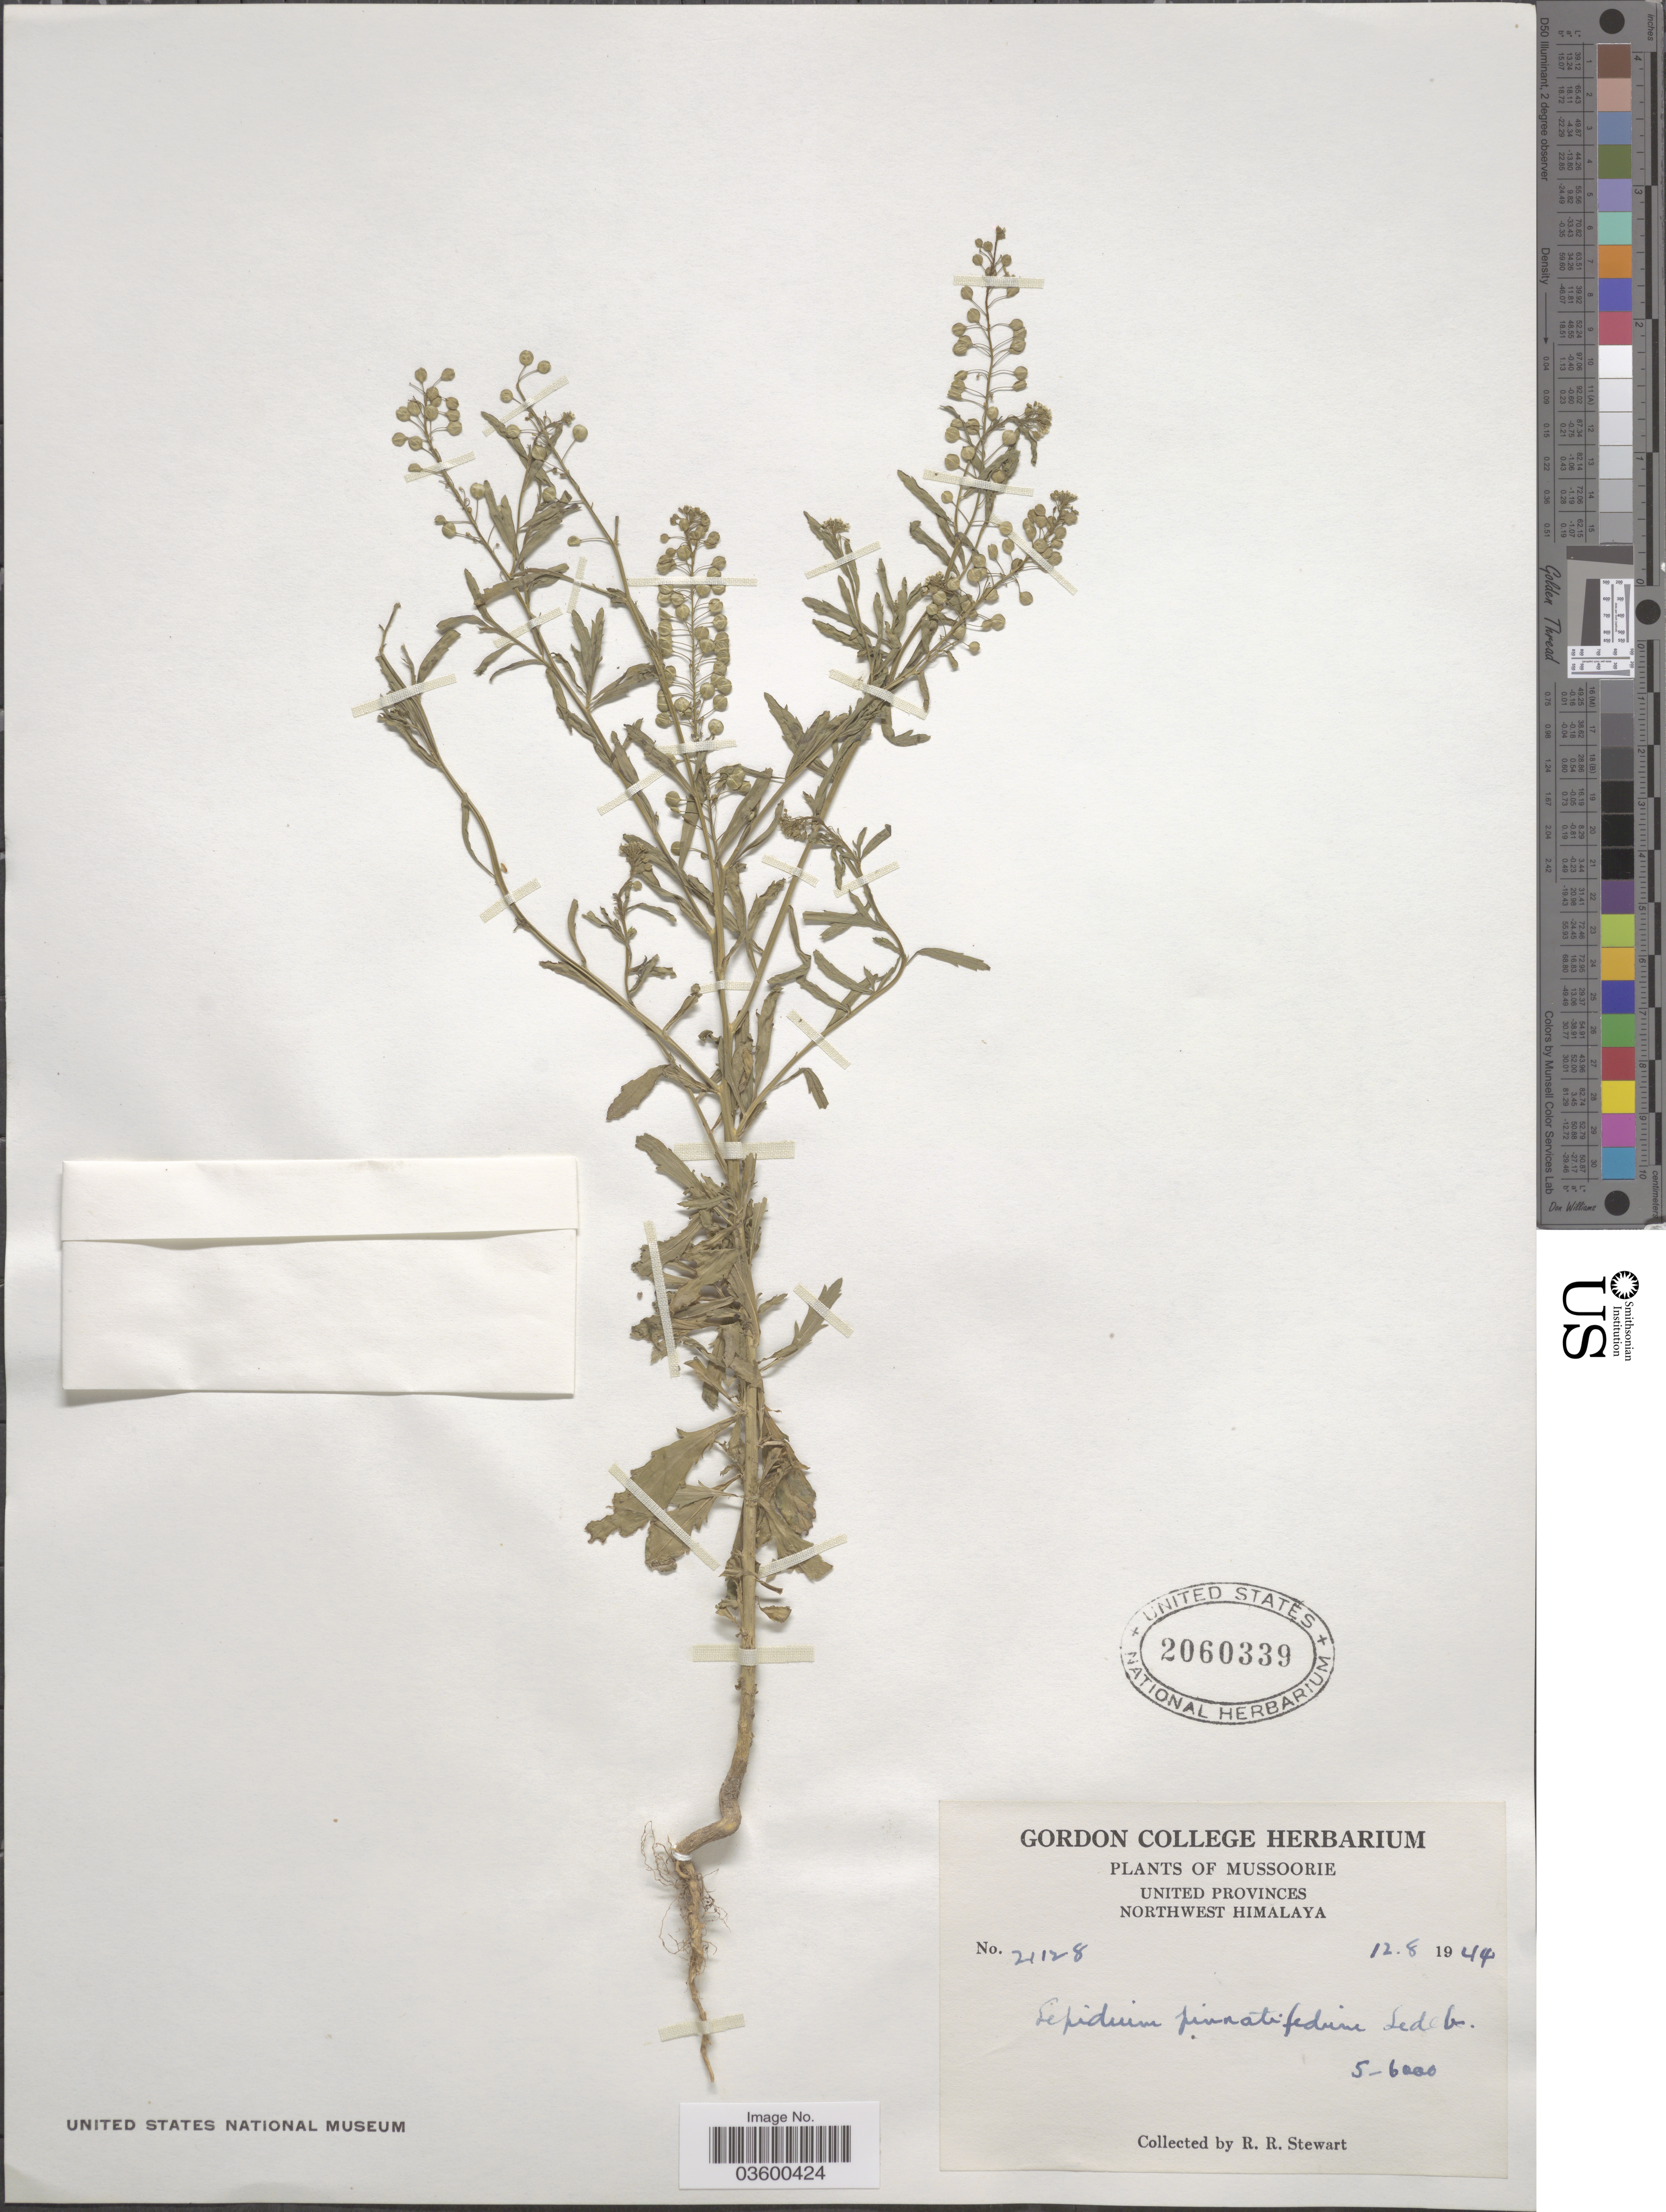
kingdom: Plantae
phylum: Tracheophyta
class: Magnoliopsida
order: Brassicales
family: Brassicaceae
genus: Lepidium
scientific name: Lepidium pinnatifidum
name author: Ledeb.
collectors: R. Stewart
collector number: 21128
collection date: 1944-08-12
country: India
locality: Mussoorie. United provinces. Northwest Himalaya.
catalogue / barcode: US 2060339